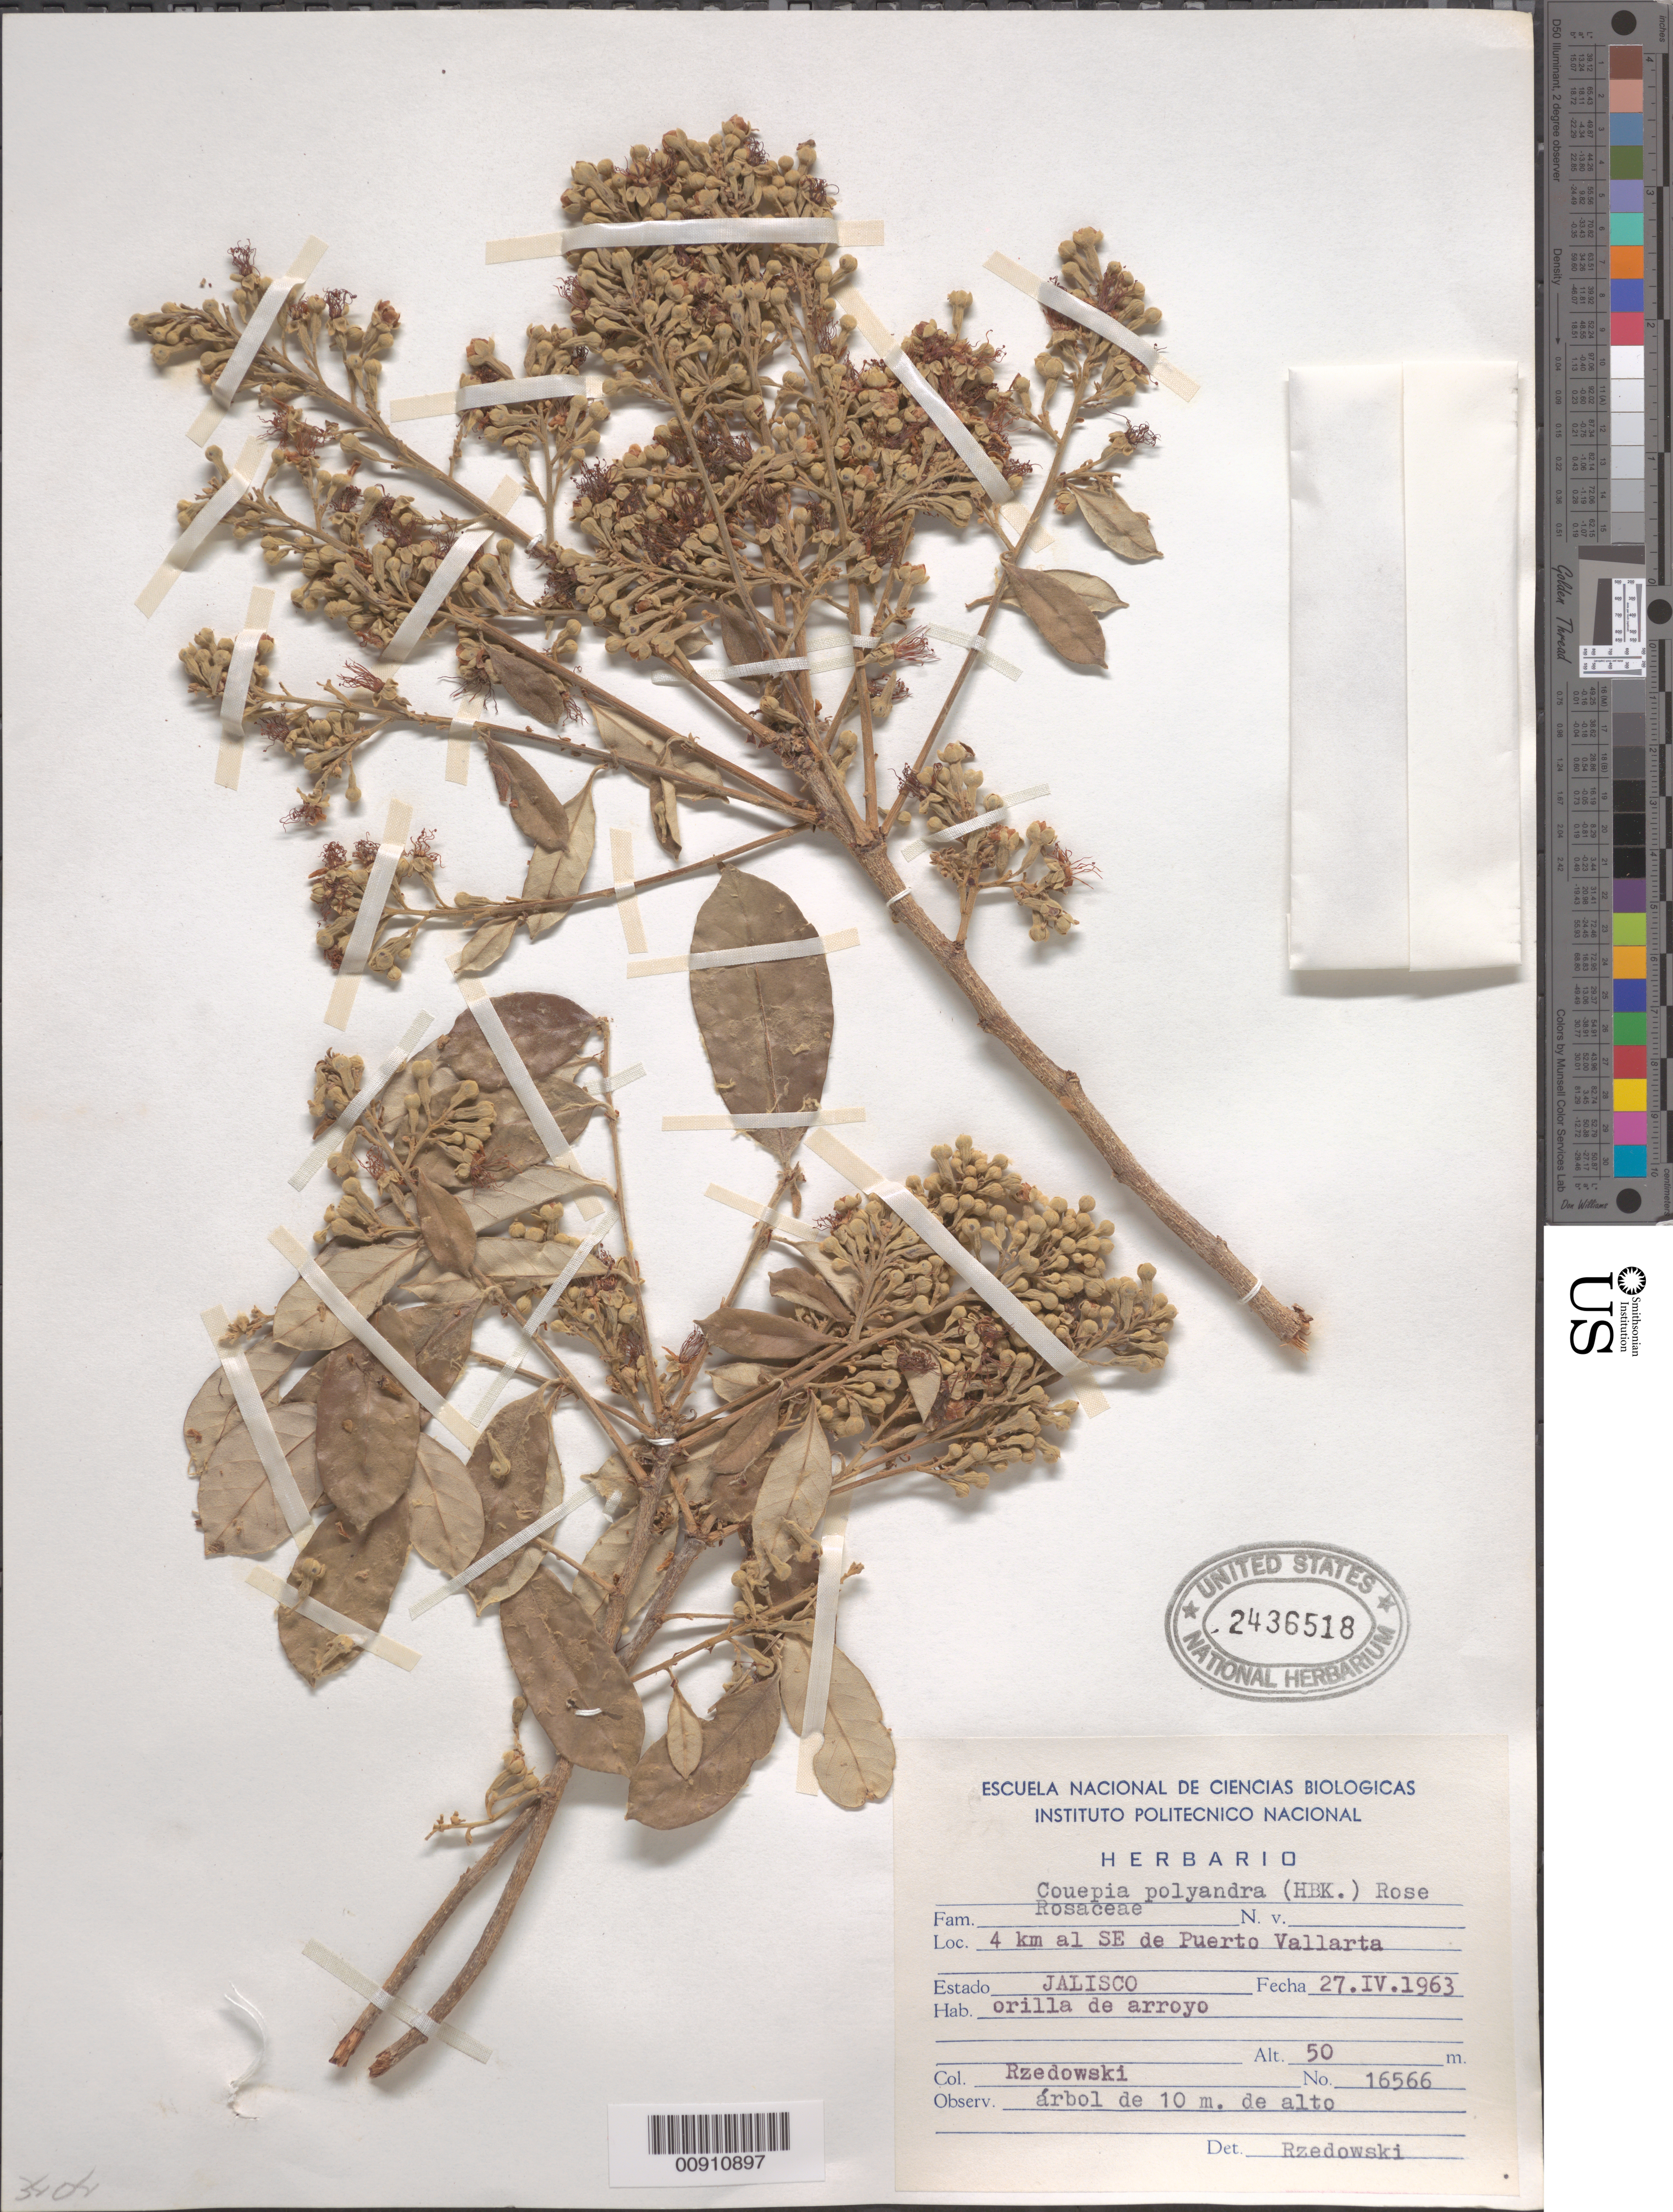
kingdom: Plantae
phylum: Tracheophyta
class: Magnoliopsida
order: Malpighiales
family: Chrysobalanaceae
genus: Couepia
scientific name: Couepia polyandra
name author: (Kunth) Rose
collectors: J. Rzedowski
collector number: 16566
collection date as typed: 27 Apr 1963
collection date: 1963-04-27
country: Mexico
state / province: Jalisco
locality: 4 km. al SE de Puerto Vallarta, Estado Jalisco.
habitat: Orilla de arroyo.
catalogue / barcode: US 2436518